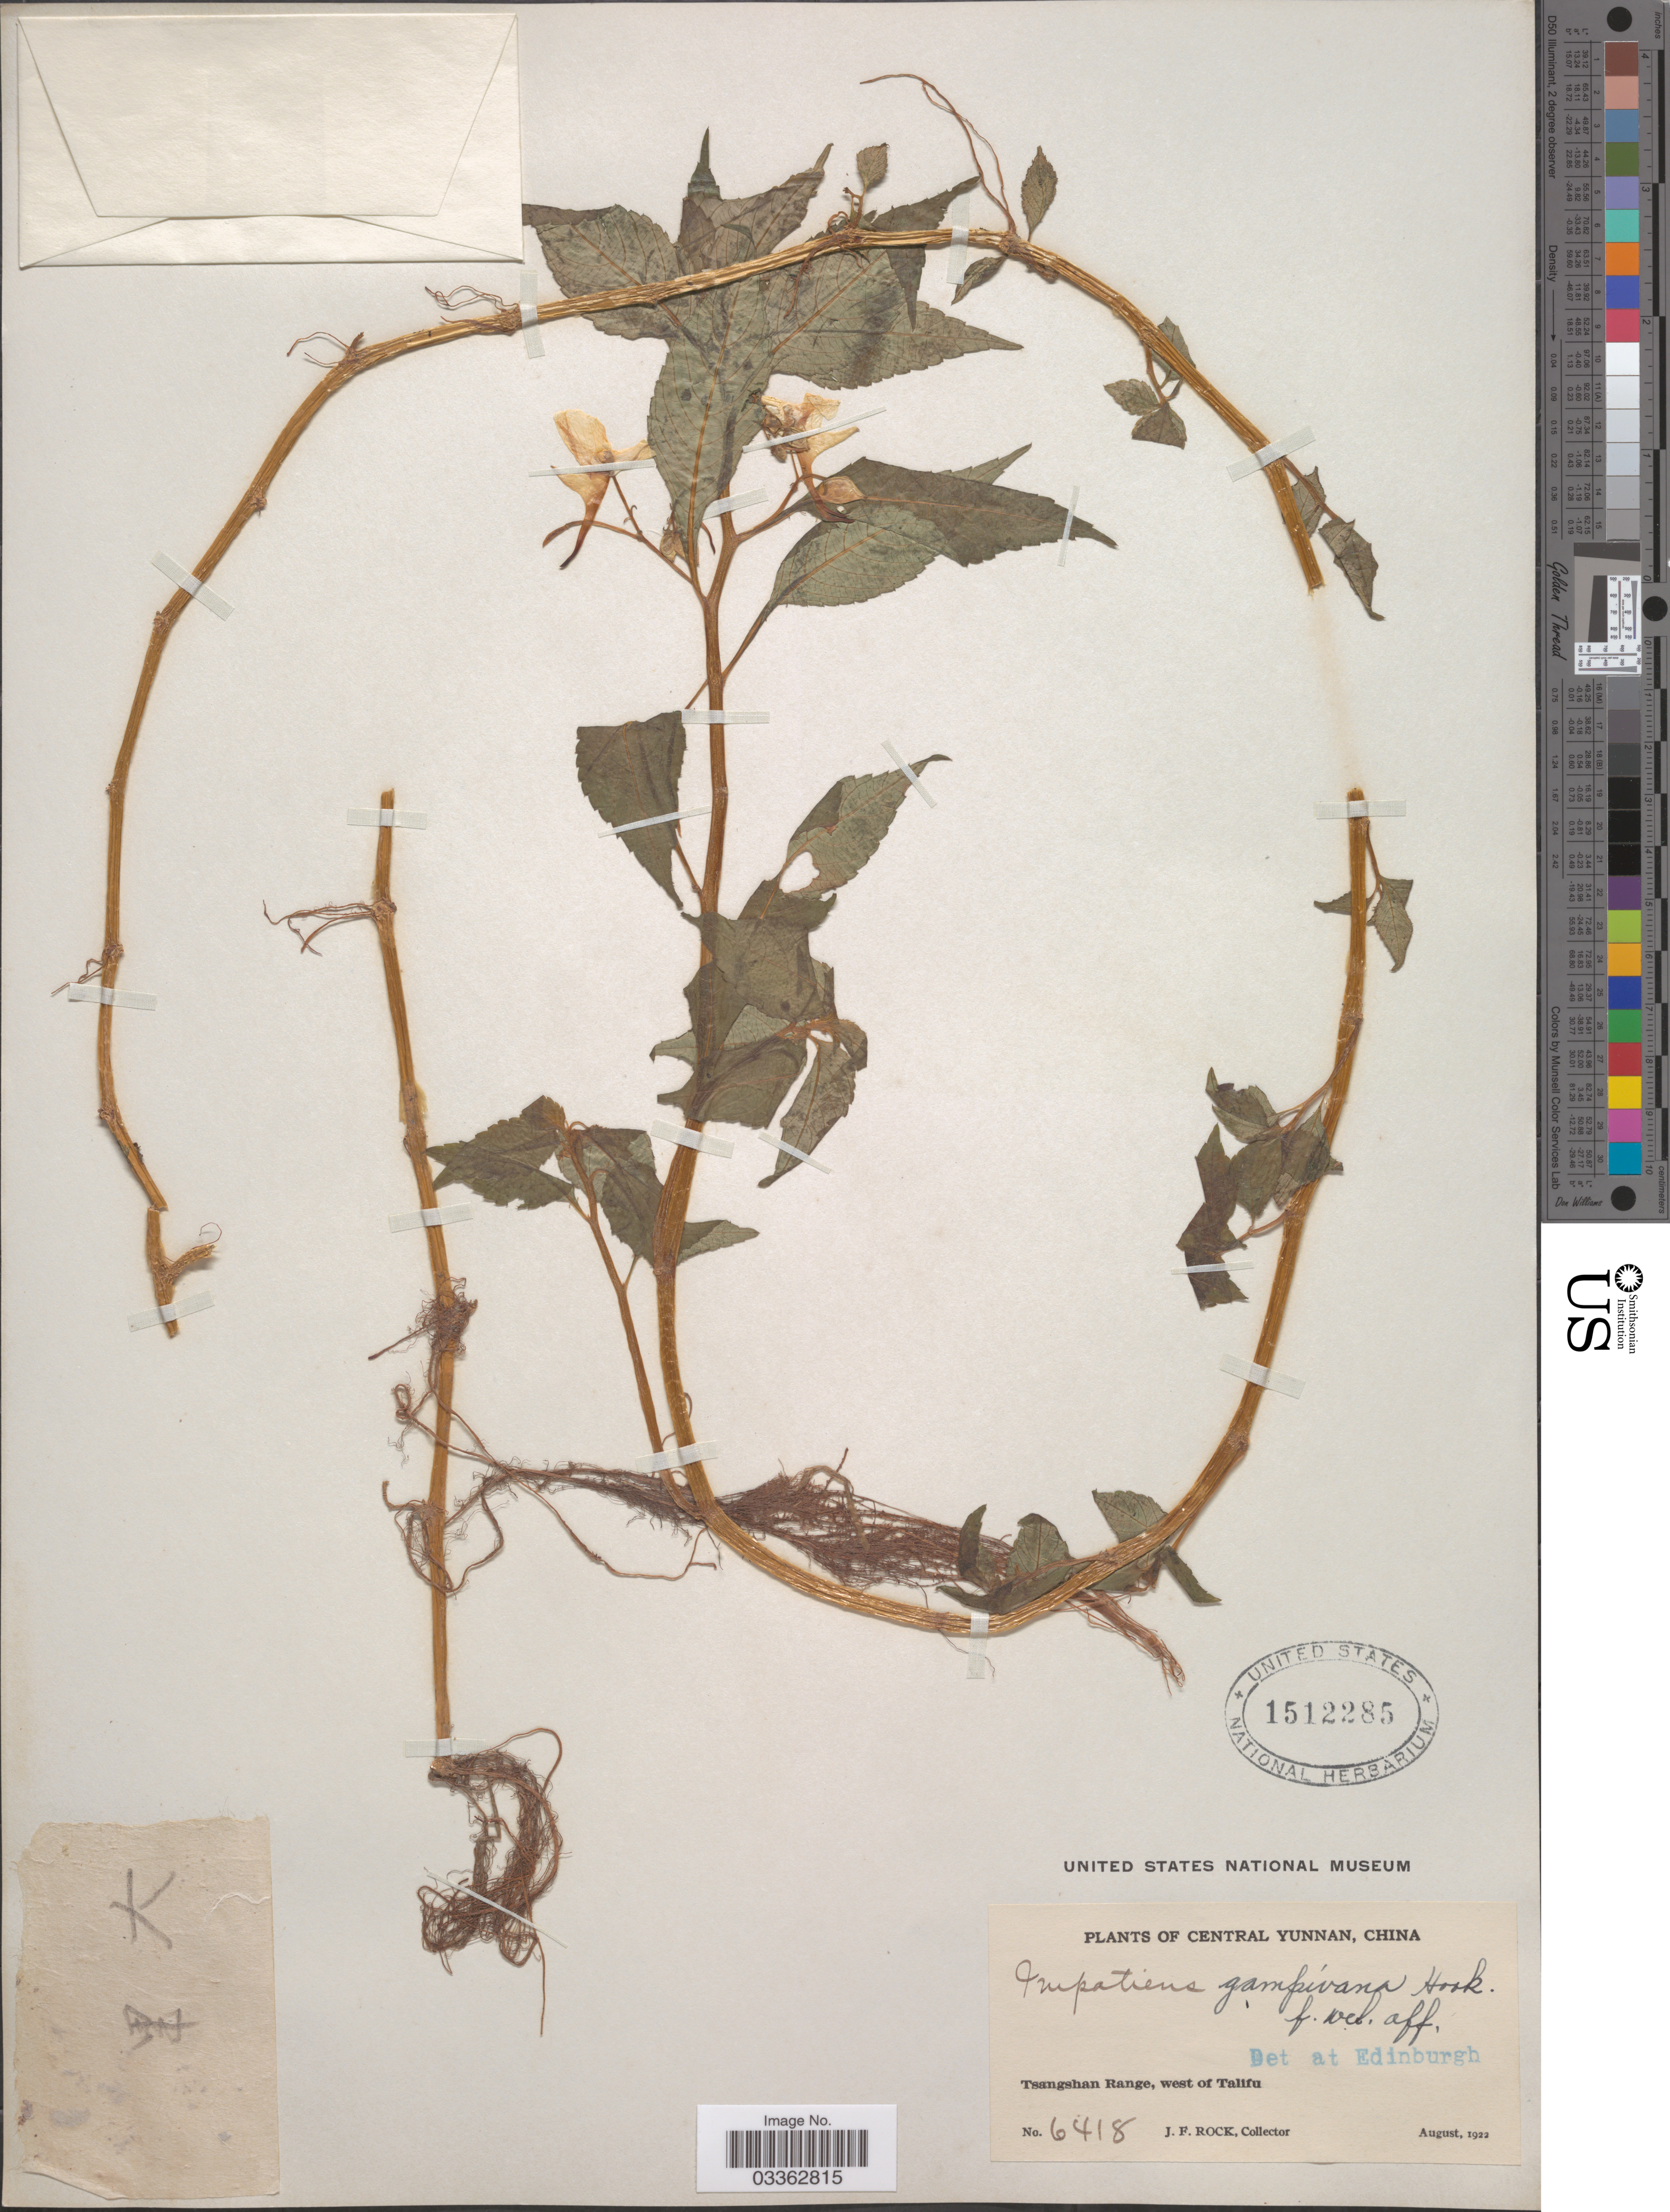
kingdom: Plantae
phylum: Tracheophyta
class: Magnoliopsida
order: Ericales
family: Balsaminaceae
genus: Impatiens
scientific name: Impatiens ganpiuana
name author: Hook. f.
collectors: J. Rock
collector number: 6418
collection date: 1922-08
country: China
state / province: Yunnan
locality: Central Yunnan. Tsangshan Range, west of Talifu.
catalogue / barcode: US 1512285